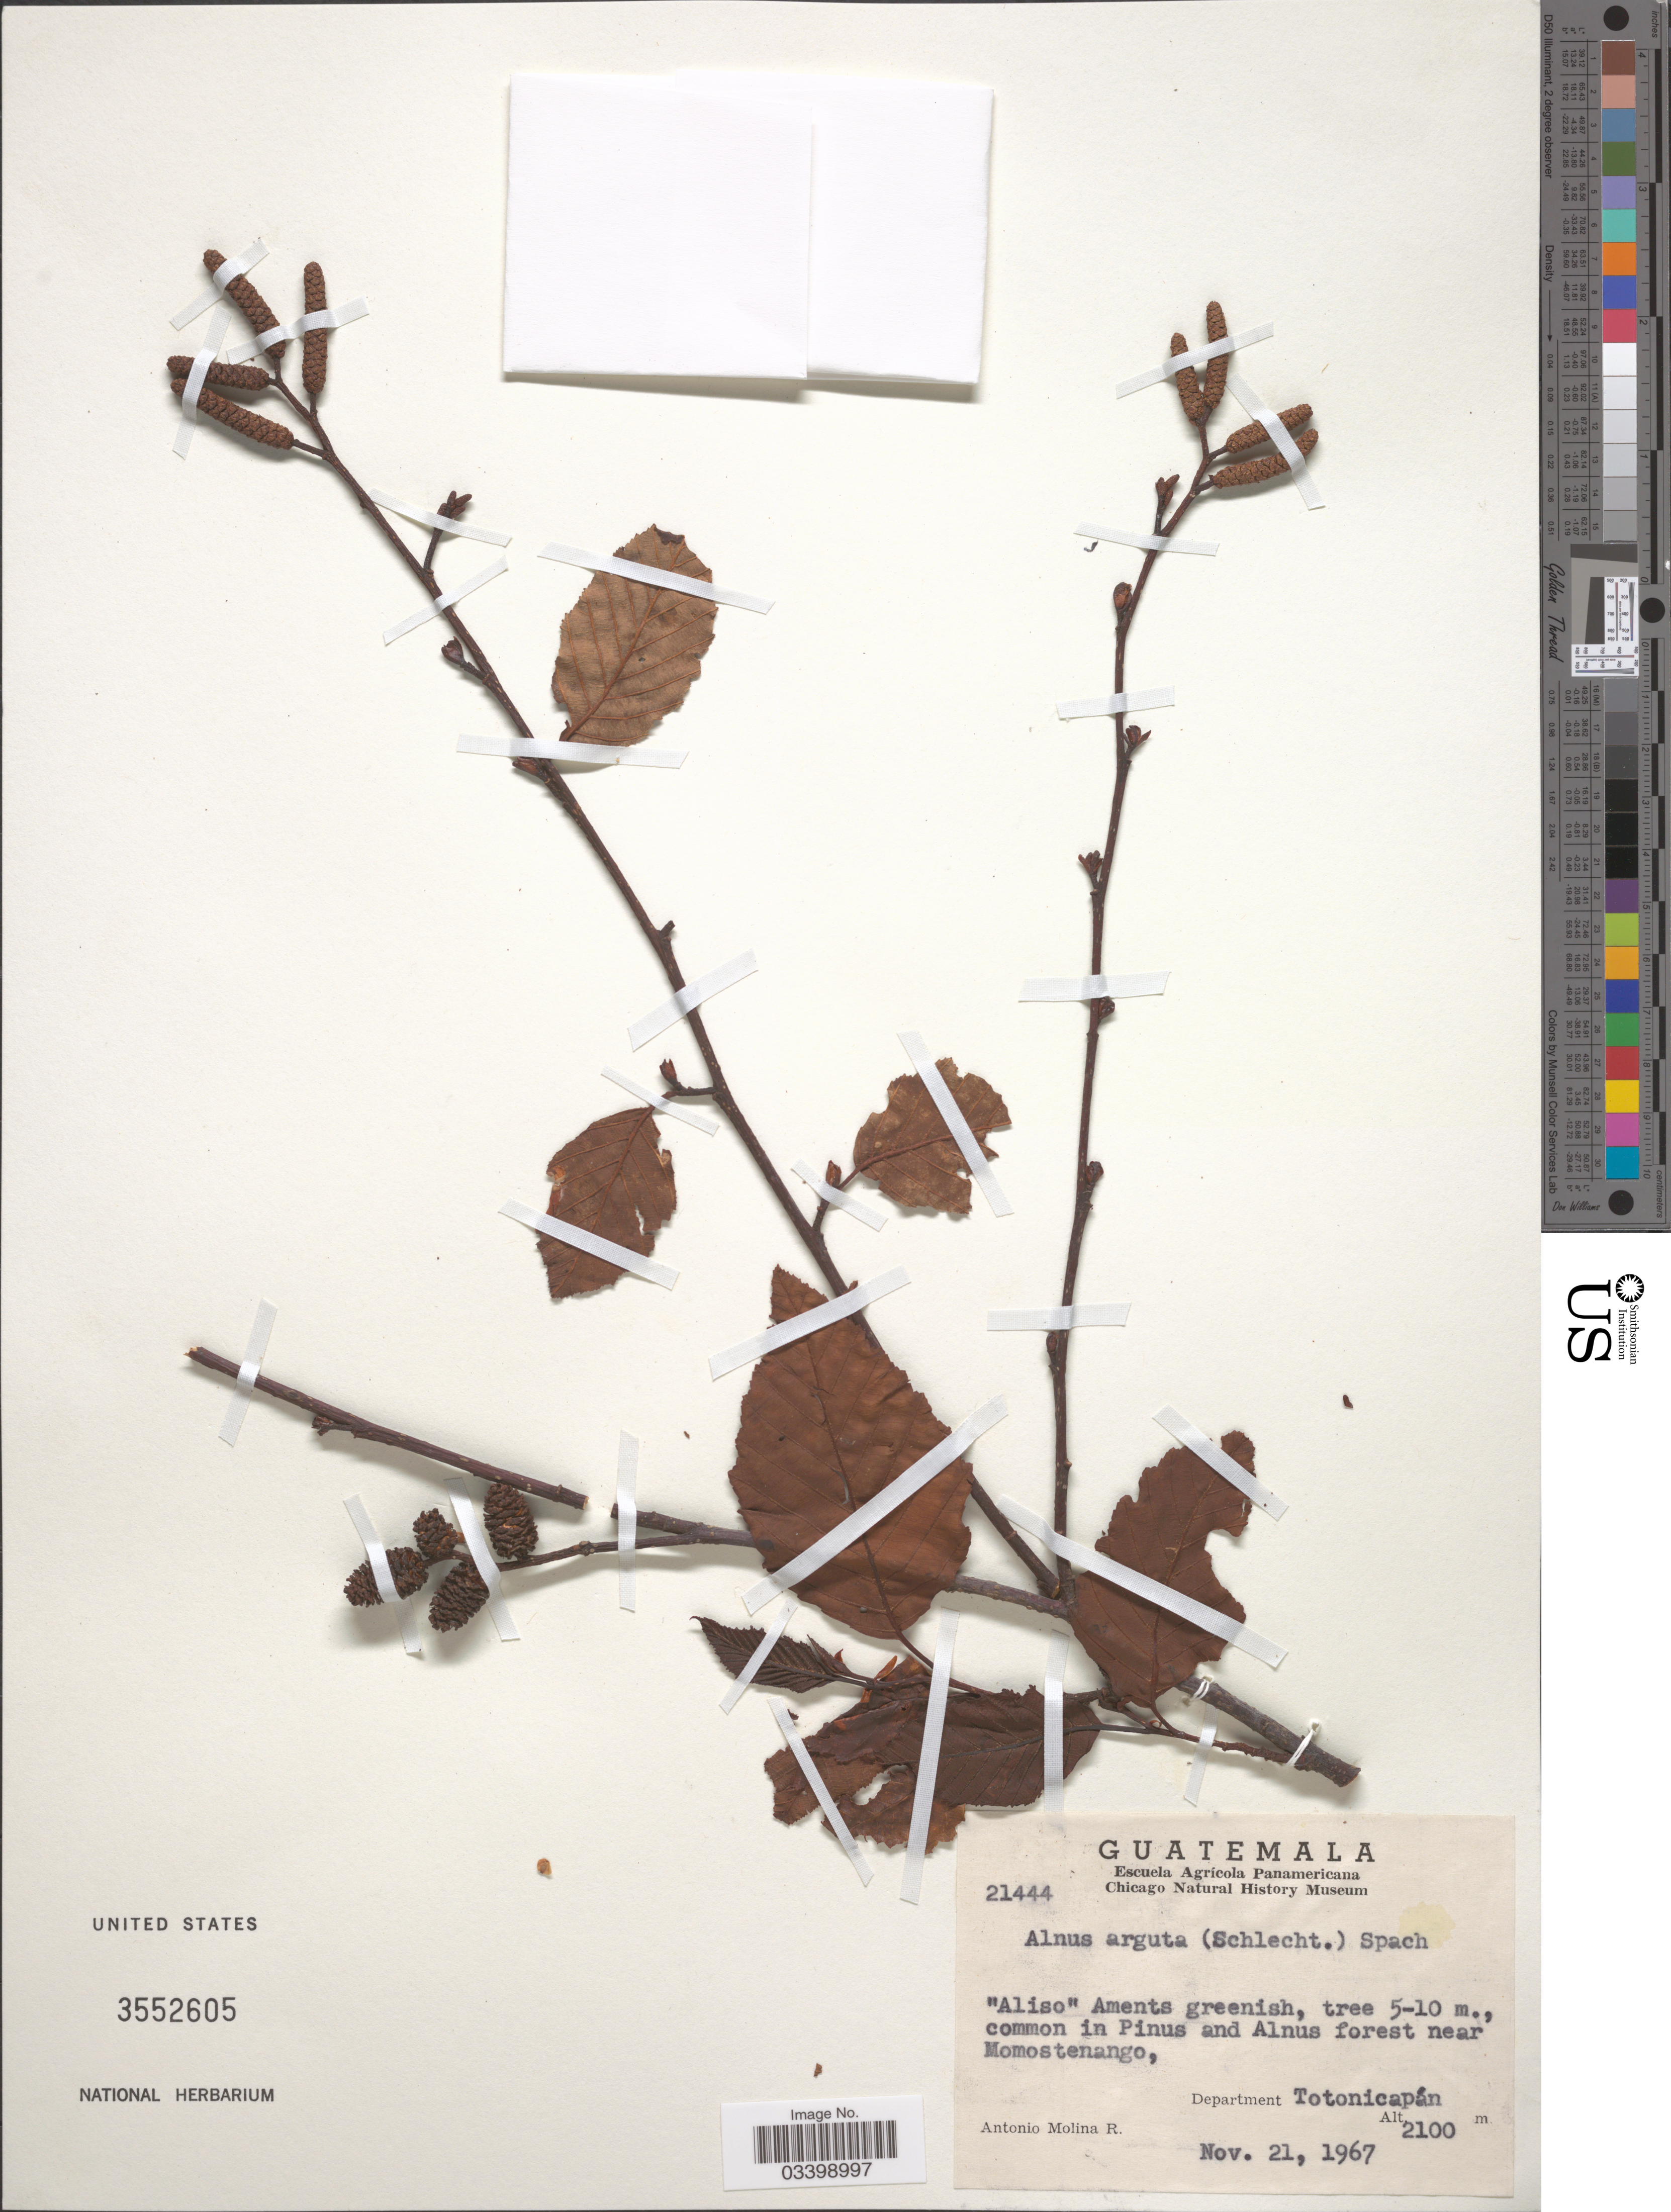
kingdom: Plantae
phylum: Tracheophyta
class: Magnoliopsida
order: Fagales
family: Betulaceae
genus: Alnus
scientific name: Alnus acuminata subsp. arguta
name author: (Schltdl.) Furlow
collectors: A. Molina R.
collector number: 21444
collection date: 1967-11-21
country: Guatemala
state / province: Totonicapan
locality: Forest near Momostenango, Department Totonicapán.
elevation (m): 2100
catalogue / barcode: US 3552605